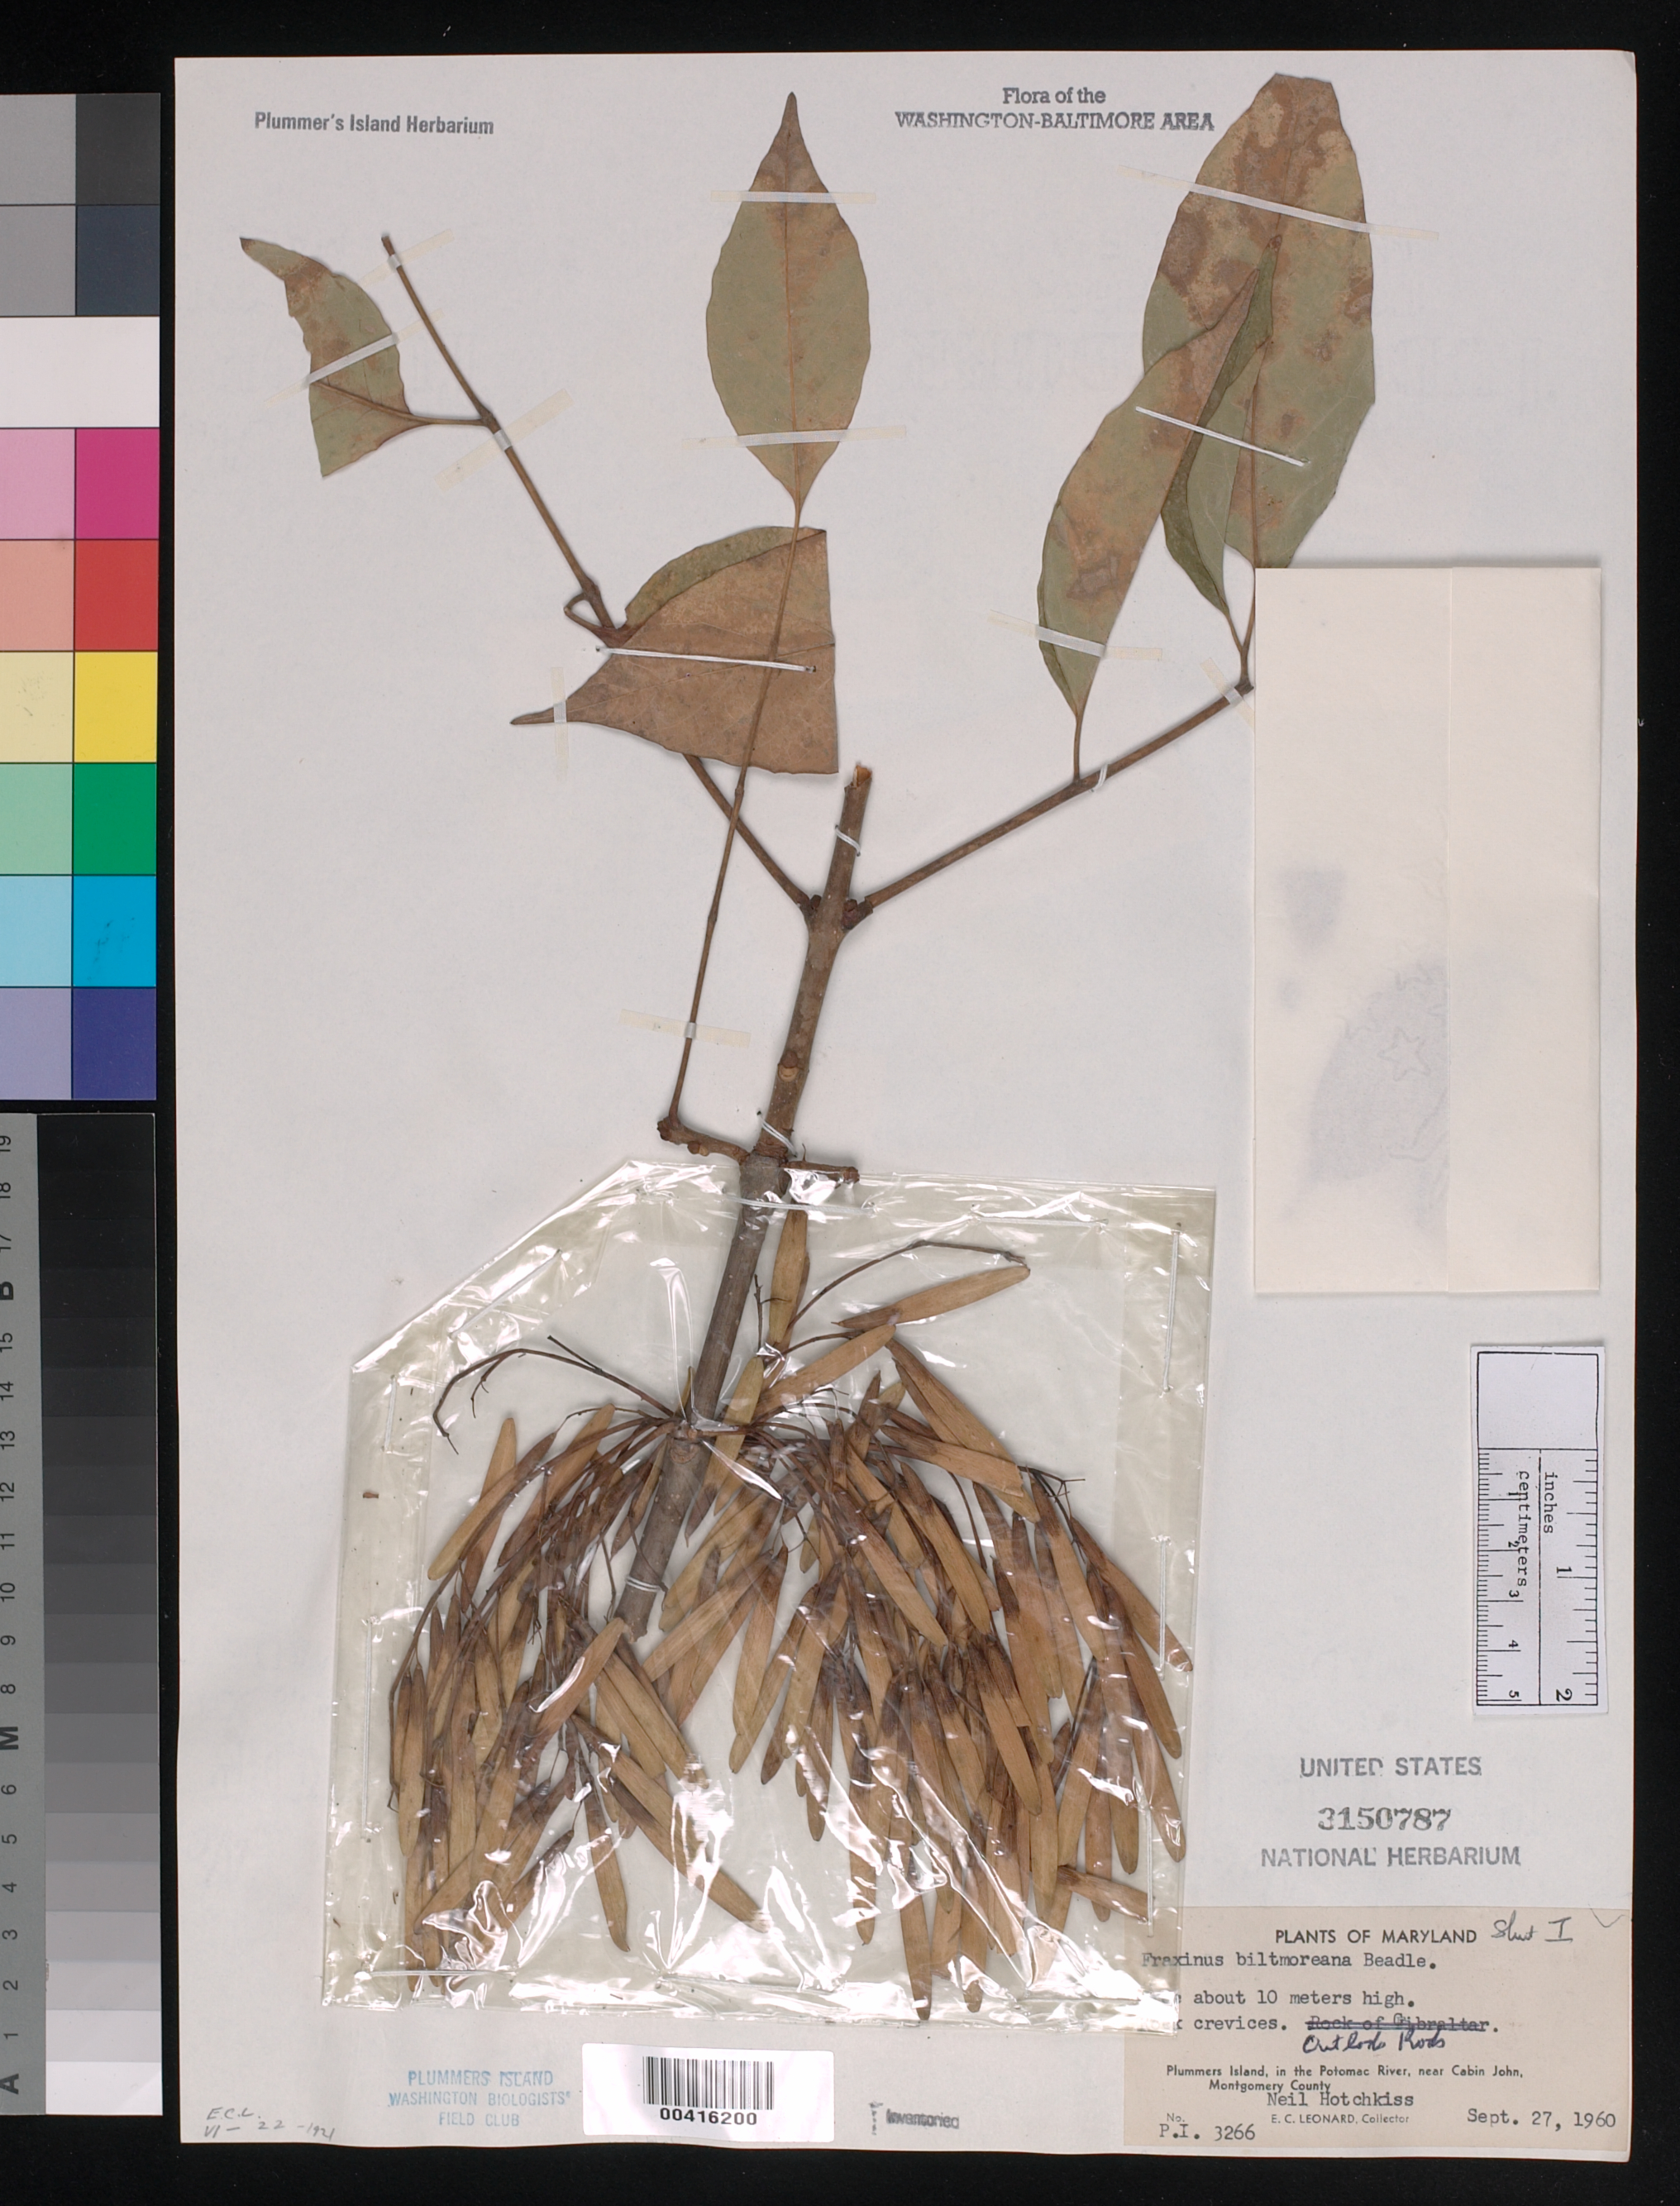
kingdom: Plantae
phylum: Tracheophyta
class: Magnoliopsida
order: Lamiales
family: Oleaceae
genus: Fraxinus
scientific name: Fraxinus americana var. biltmoreana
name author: (Beadle) J.W. Wright ex Fernald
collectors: N. Hotchkiss & E. C. Leonard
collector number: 3266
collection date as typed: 27 Sep 1960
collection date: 1960-09-27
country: United States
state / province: Maryland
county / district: Montgomery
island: Plummers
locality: Plummer's Island, Outlook Rock C. & O. Canal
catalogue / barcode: US 3150787